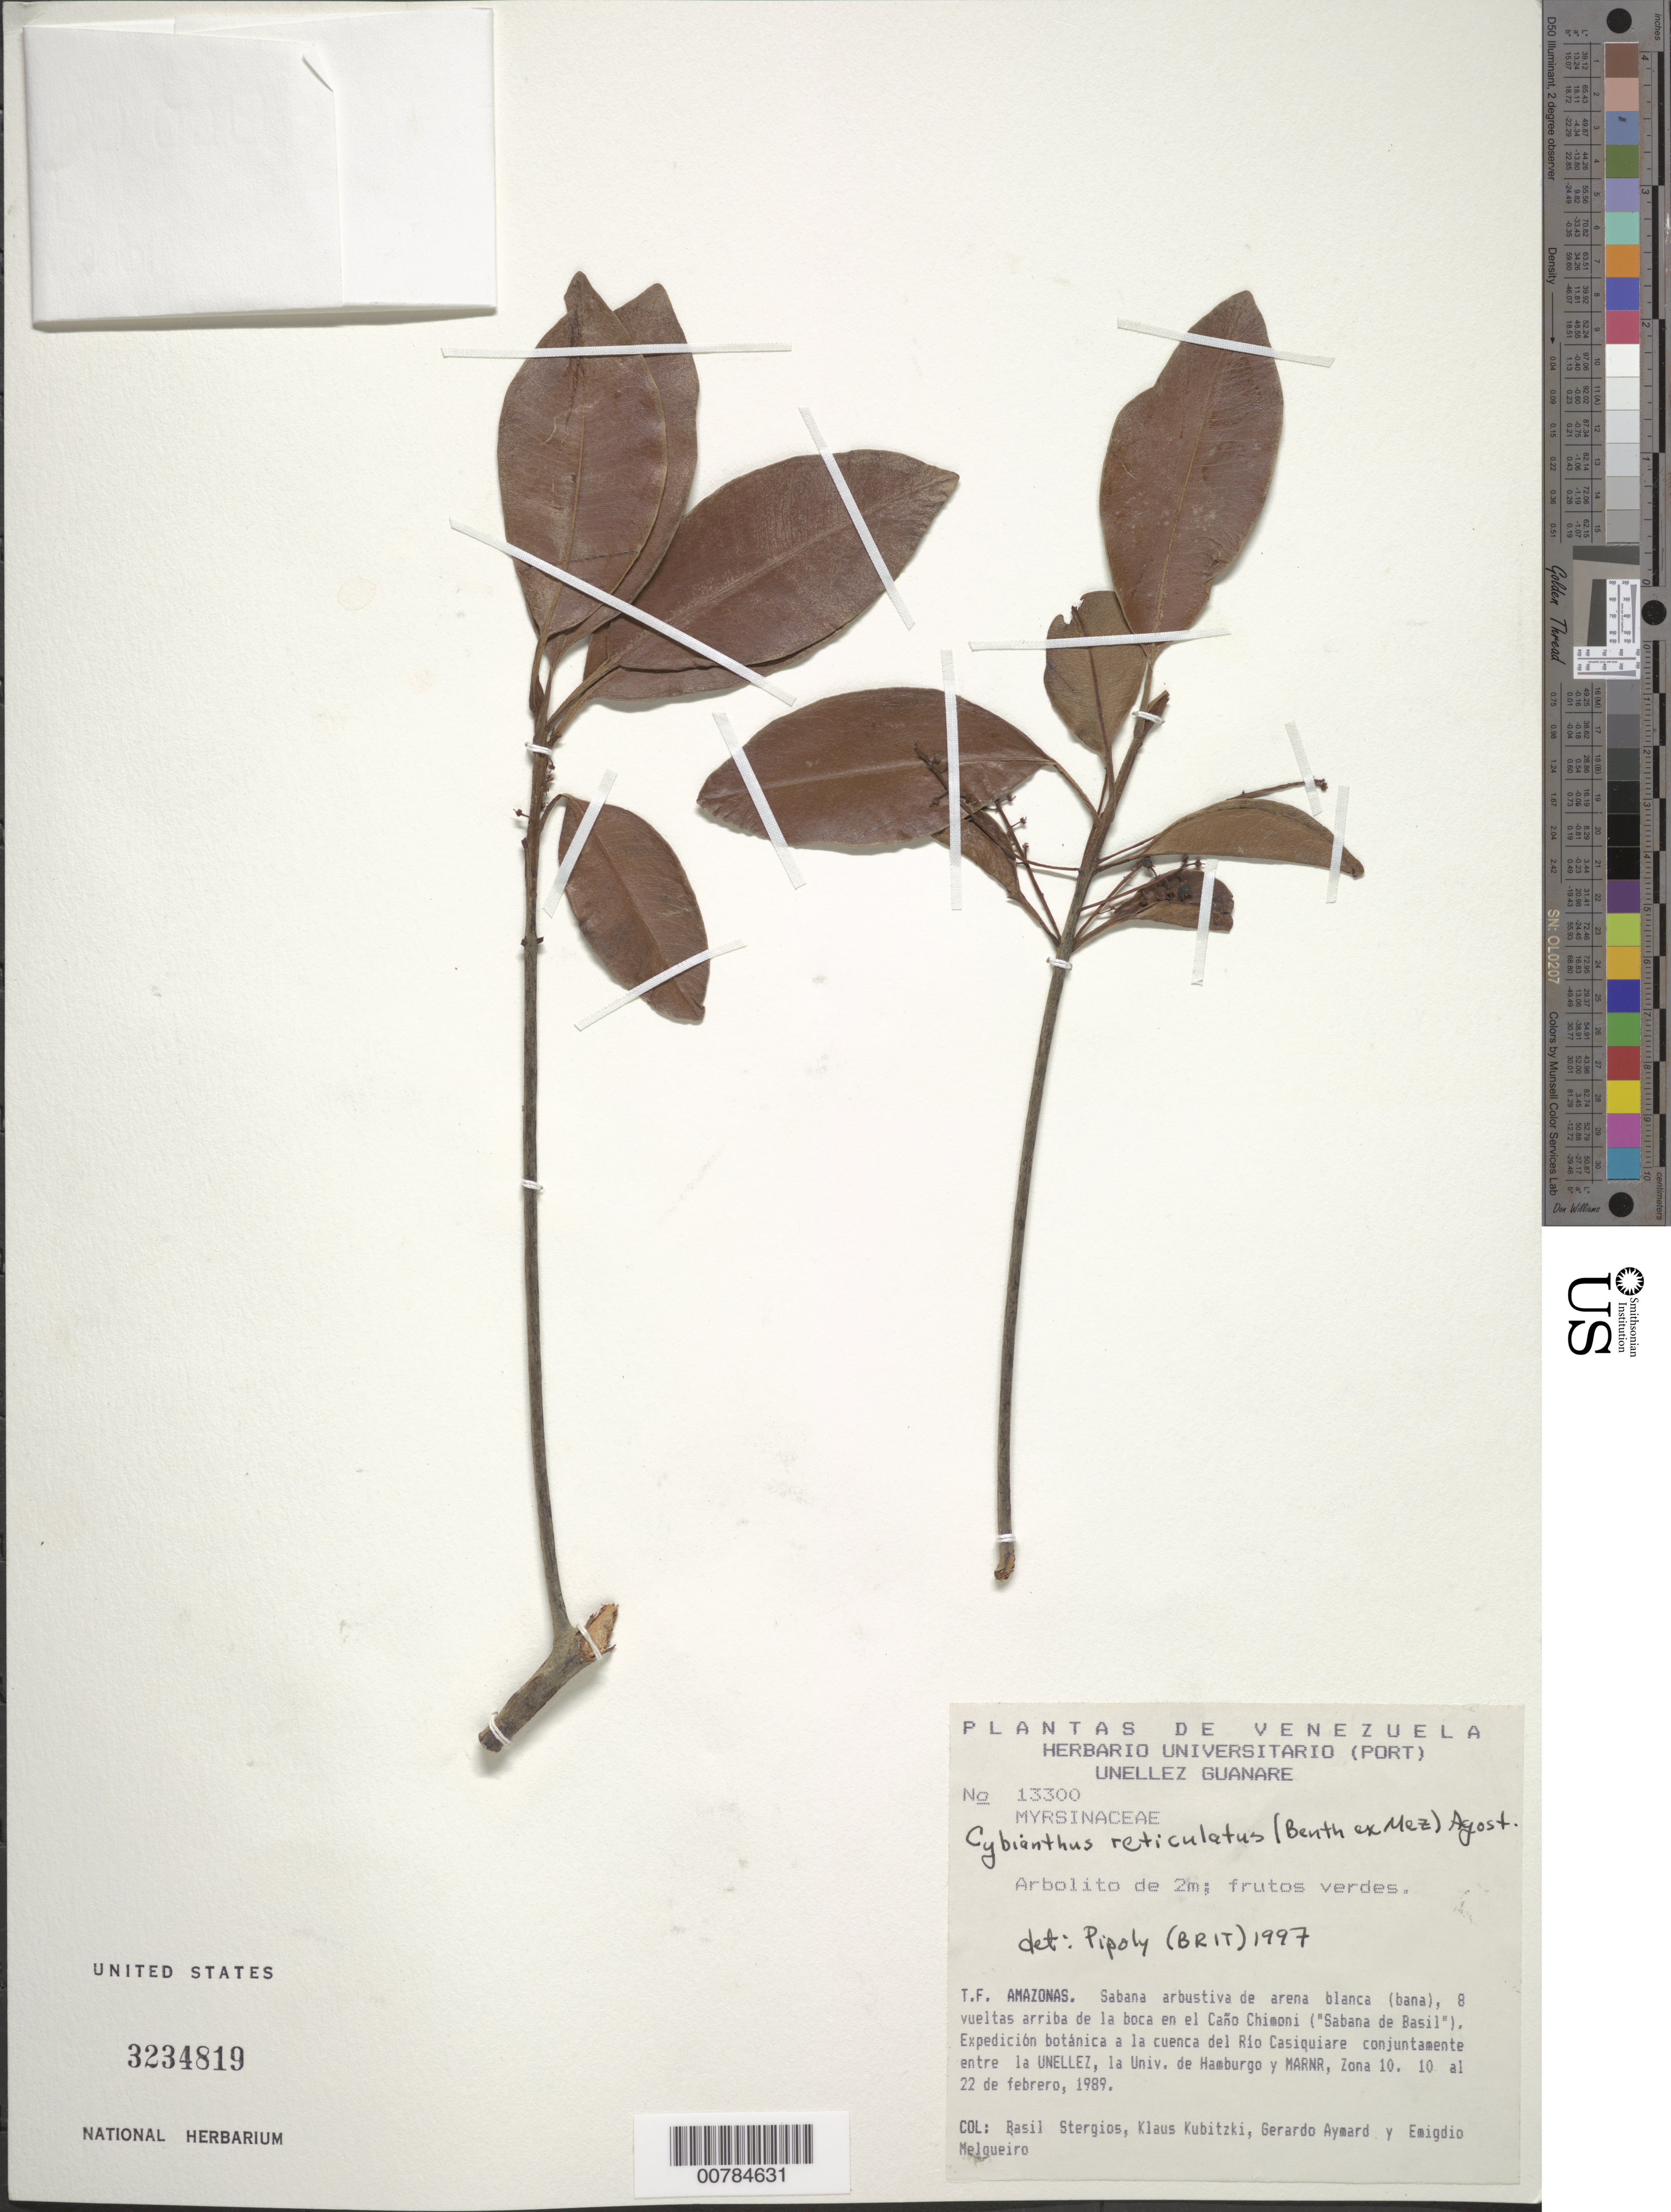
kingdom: Plantae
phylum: Tracheophyta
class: Magnoliopsida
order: Ericales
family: Primulaceae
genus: Cybianthus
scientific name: Cybianthus reticulatus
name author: (Benth. ex Mez) G. Agostini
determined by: Pipoly, J. J., III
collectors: B. G. Stergios, K. Kubitzki, G. A. Aymard & E. Melgueiro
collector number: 13300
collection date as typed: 10-Feb-89 to 22-Feb-89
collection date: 1989-02-10/1989-02-22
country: Venezuela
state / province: Amazonas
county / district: Río Negro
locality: Río Casiquiare basin; Caño Chimoni ("Sabana de Basil")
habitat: Sabana arbustiva de arena blanca (bana)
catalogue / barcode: US 3234819